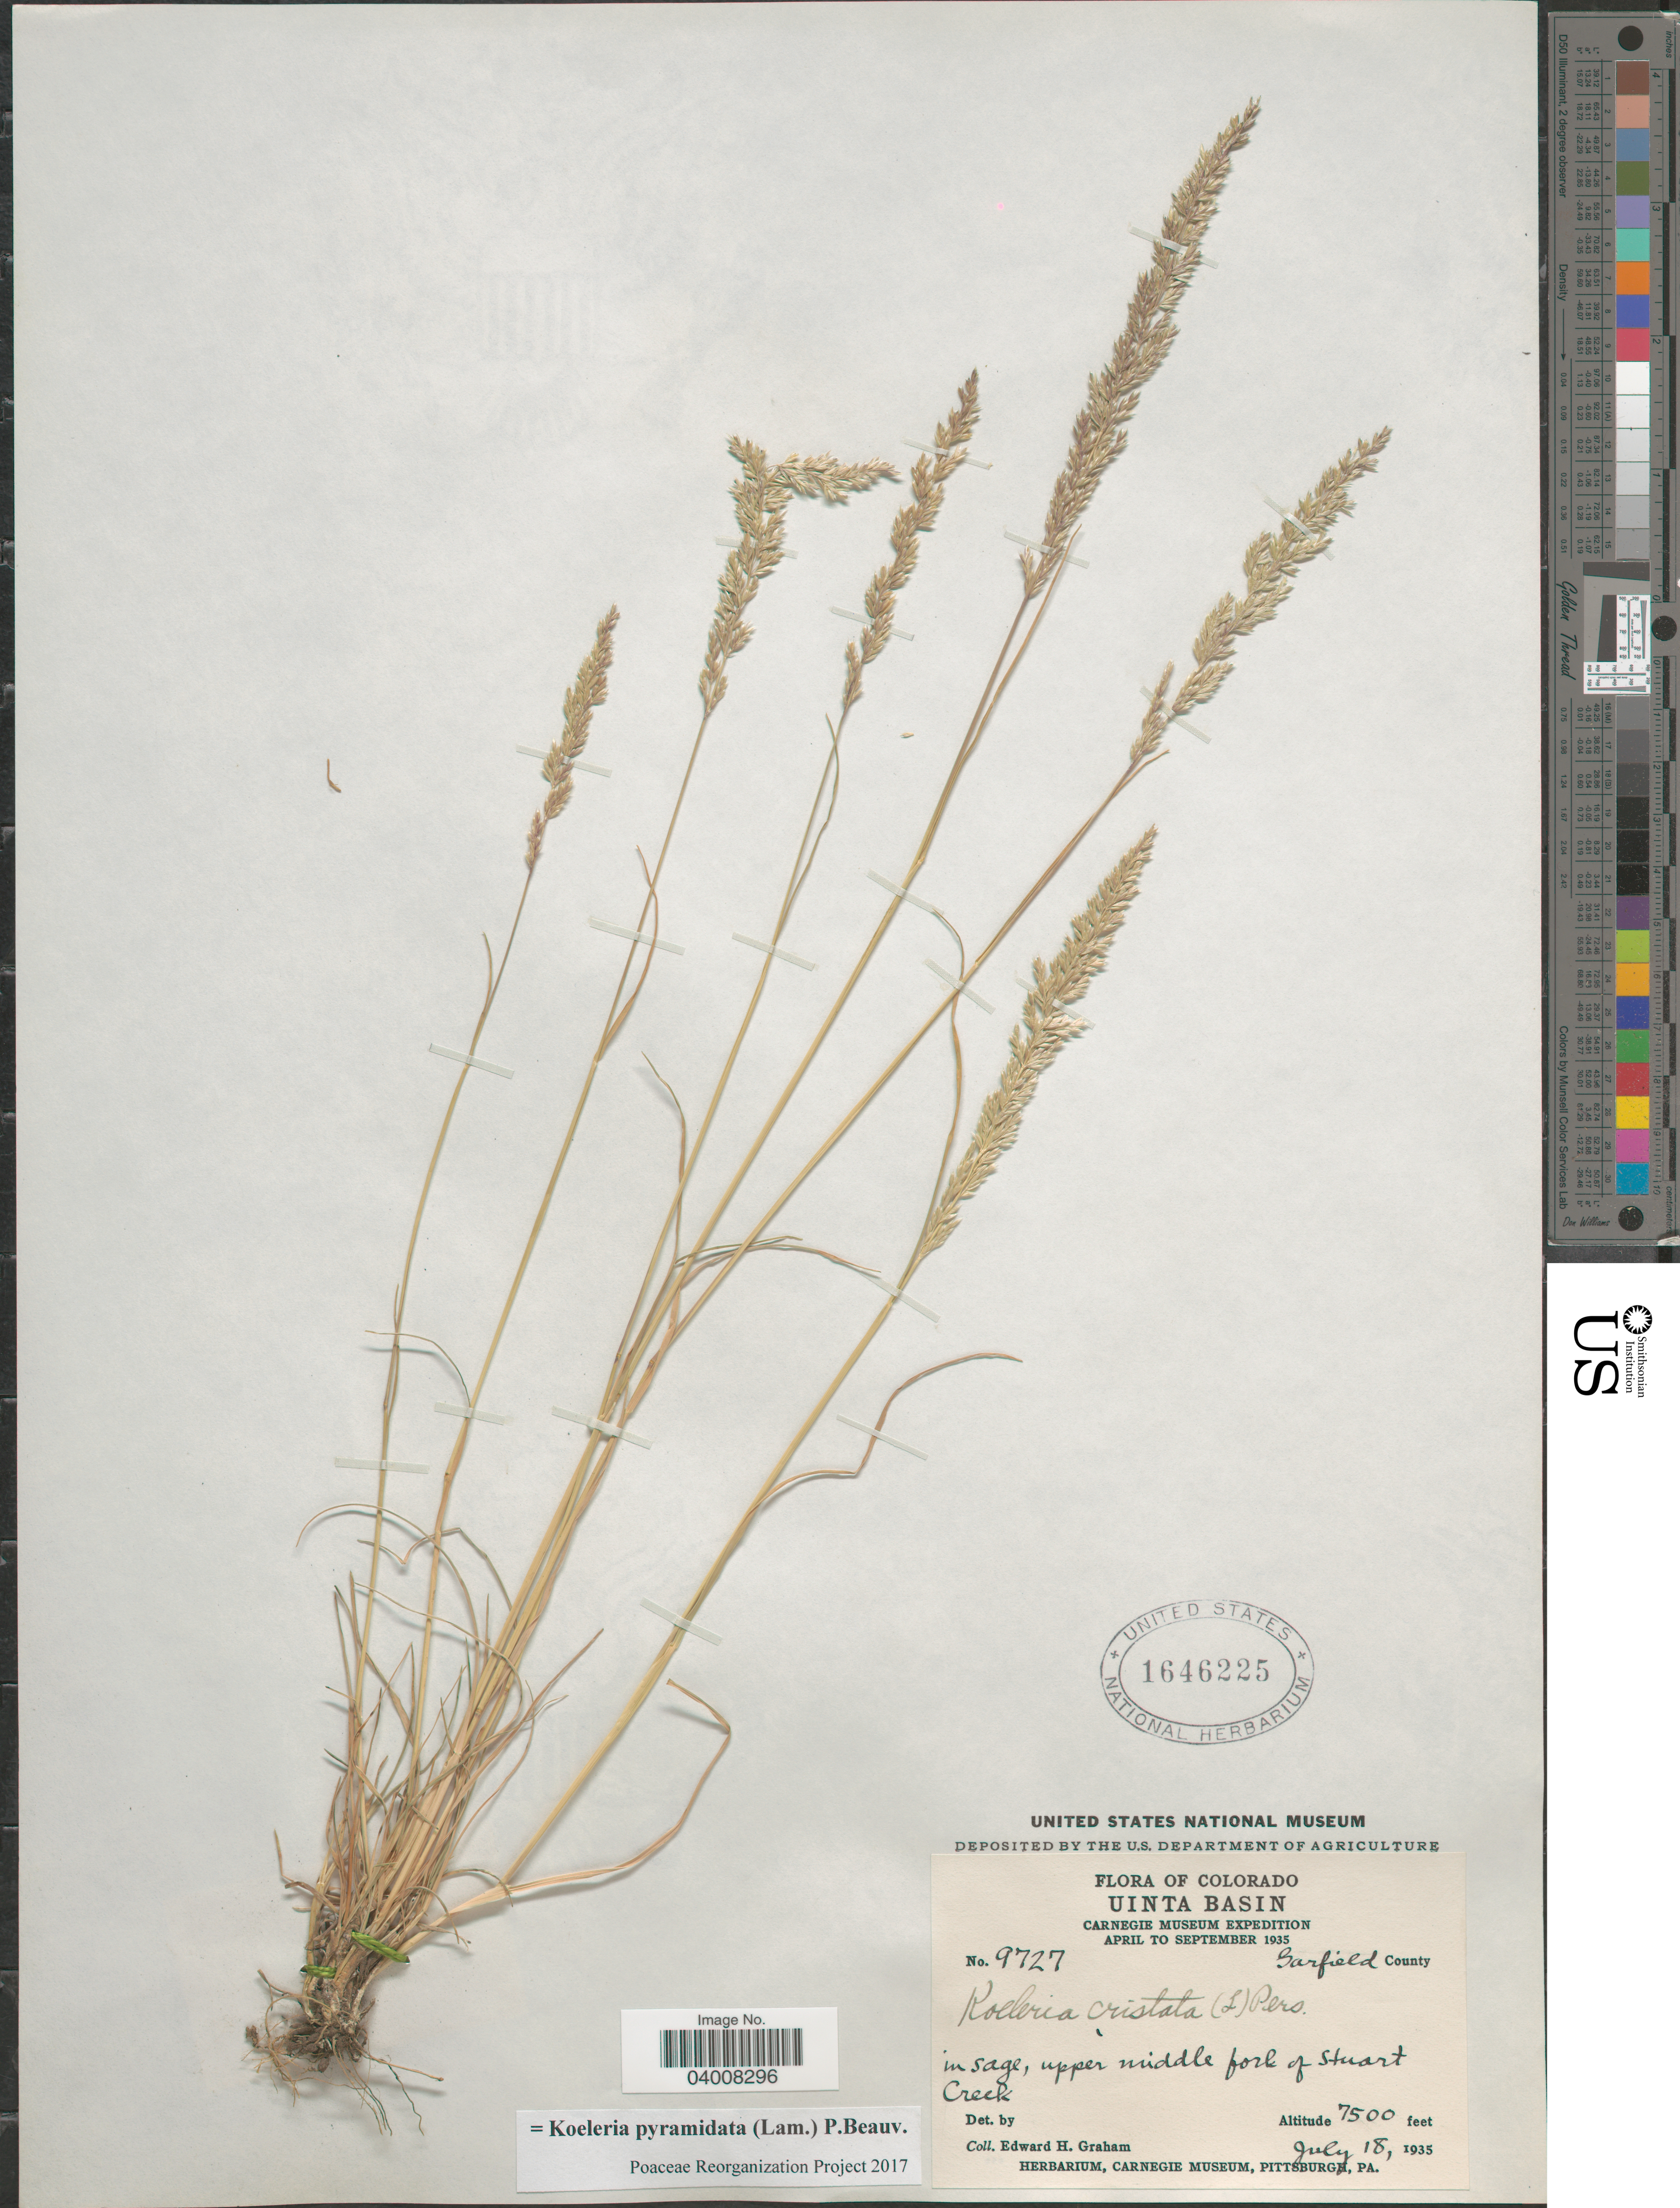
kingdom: Plantae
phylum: Tracheophyta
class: Liliopsida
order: Poales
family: Poaceae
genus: Koeleria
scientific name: Koeleria pyramidata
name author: (Lam.) P. Beauv.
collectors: E. H. Graham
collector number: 9727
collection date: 1935-07-18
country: United States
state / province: Colorado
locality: Uinta Basin. Garfield County. Upper Middle fork of Stuart Creek.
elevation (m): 2286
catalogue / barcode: US 1646225